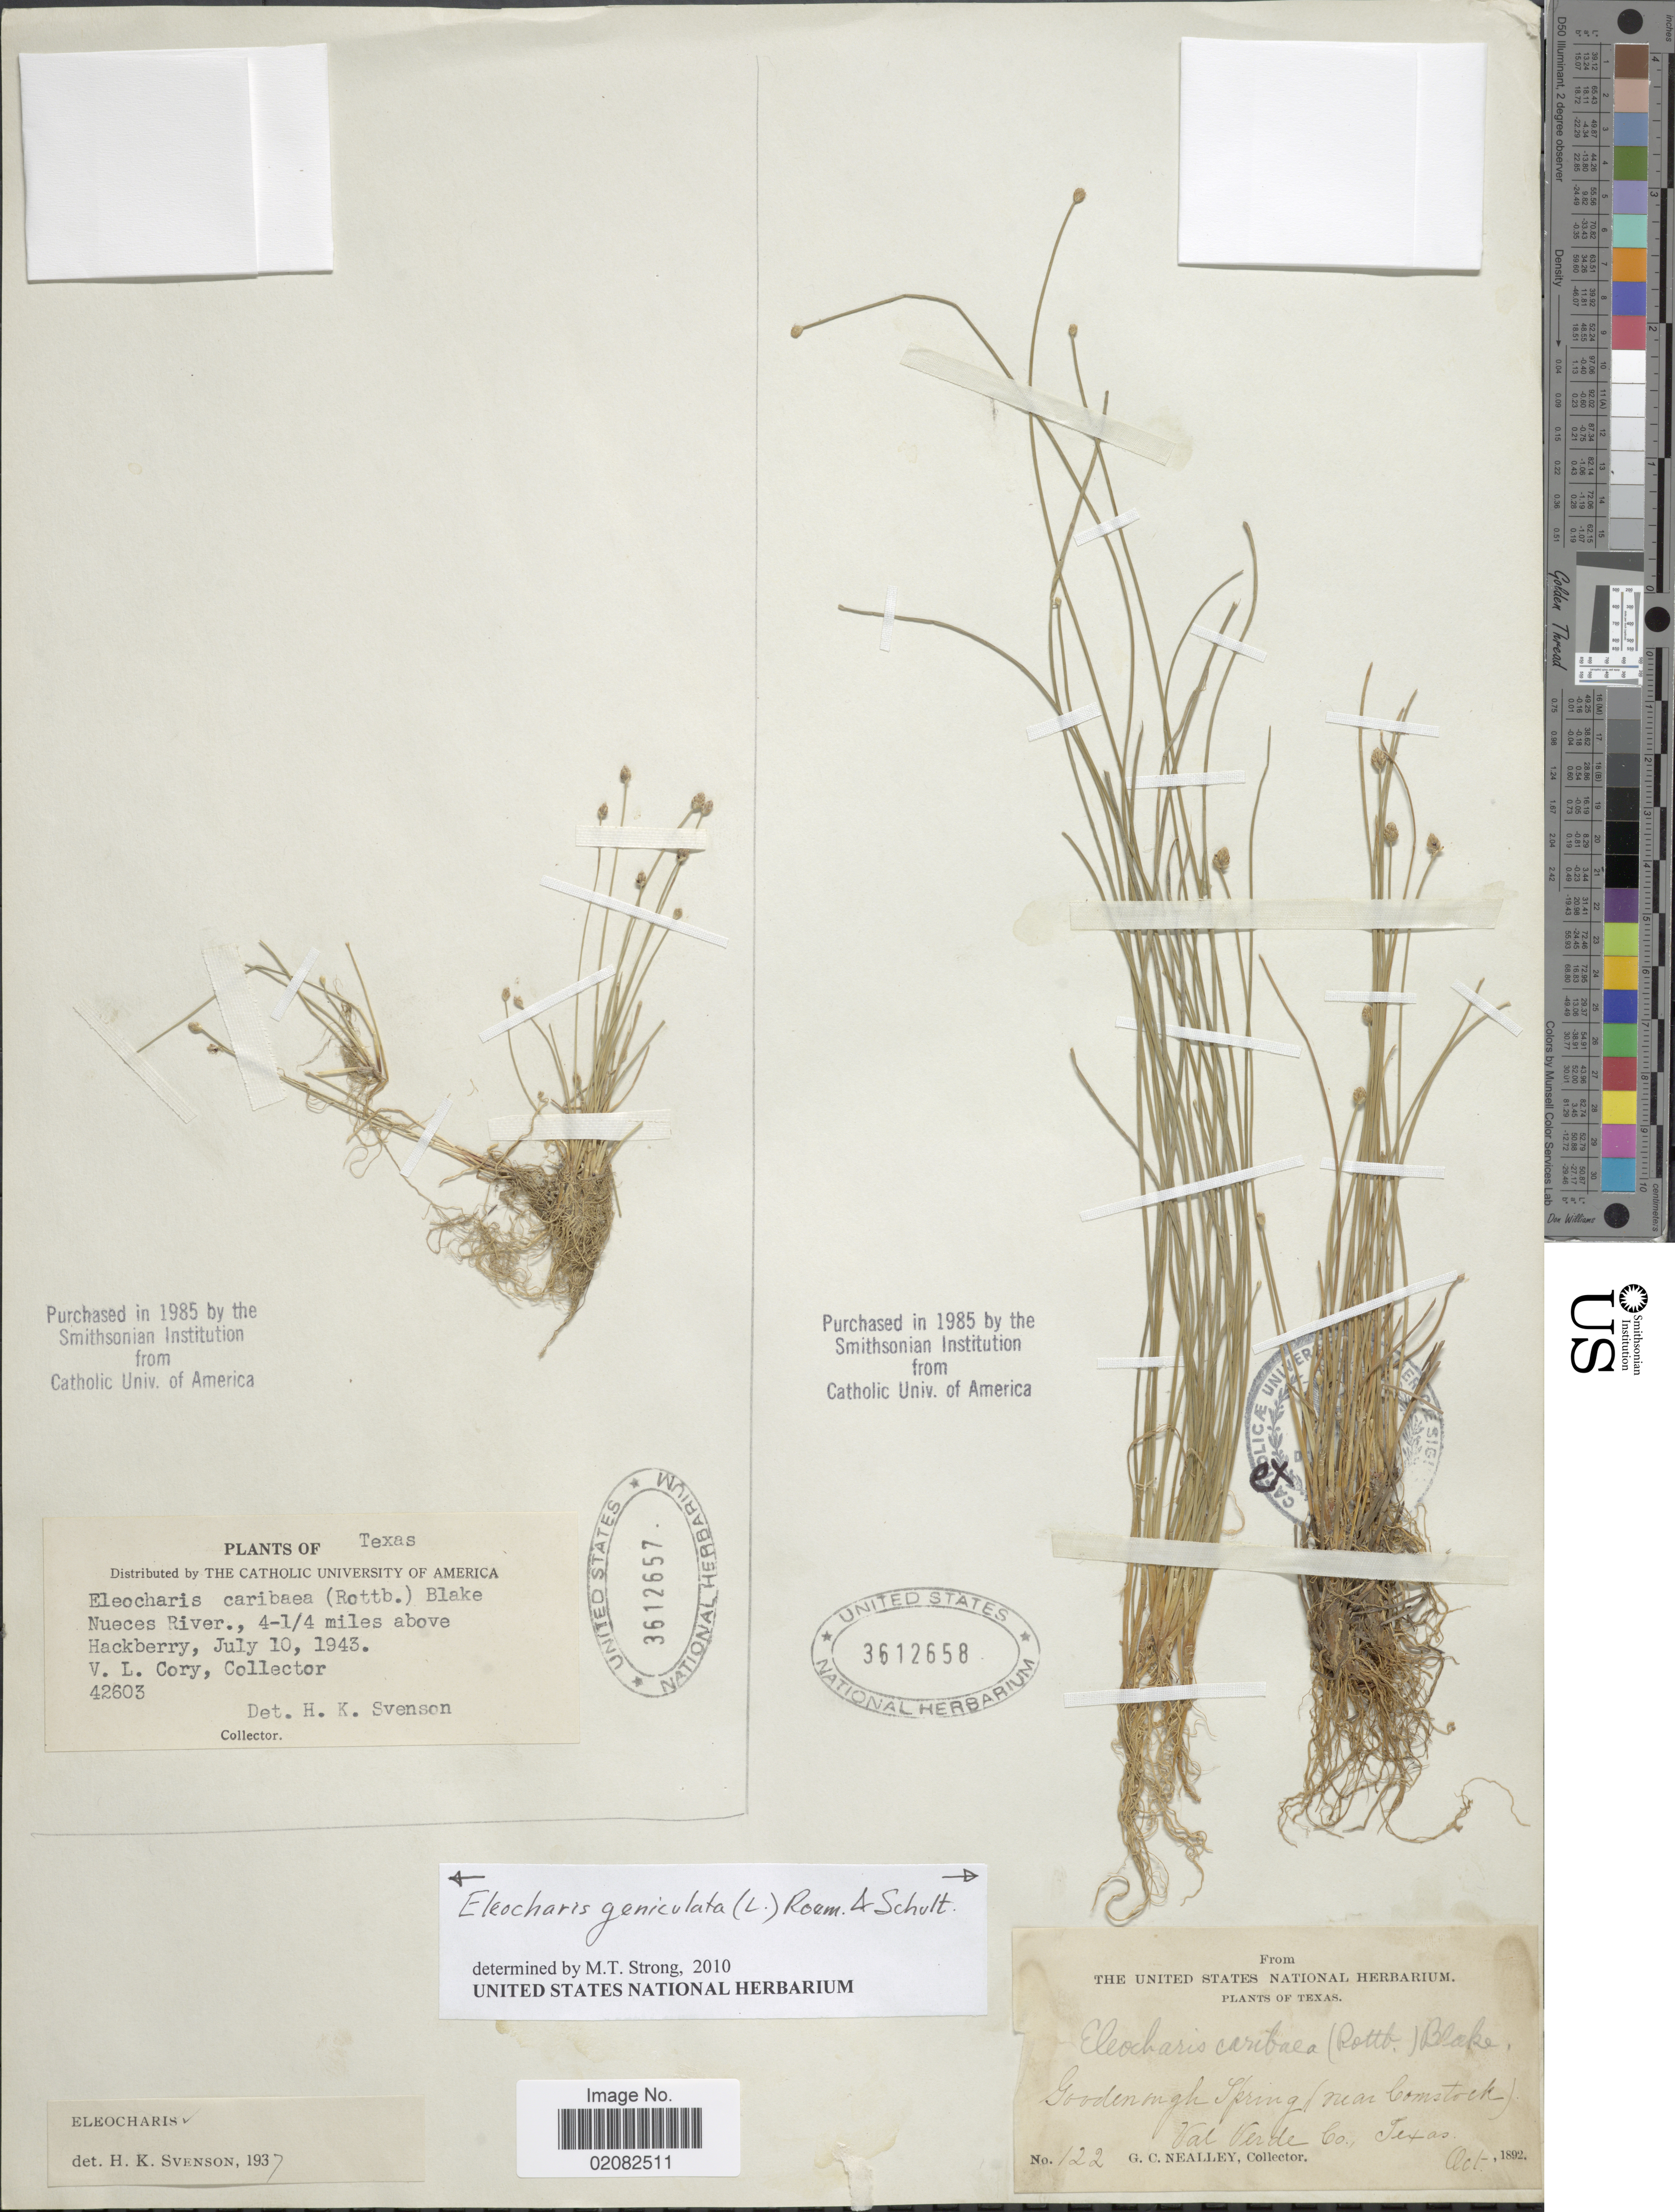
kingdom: Plantae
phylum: Tracheophyta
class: Liliopsida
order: Poales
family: Cyperaceae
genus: Eleocharis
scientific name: Eleocharis geniculata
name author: (L.) Roem. & Schult.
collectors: G. C. Nealley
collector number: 122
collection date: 1892-10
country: United States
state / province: Texas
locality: Goodenough Spring (near Comstock), Val Verde Co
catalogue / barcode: US 3612658-2